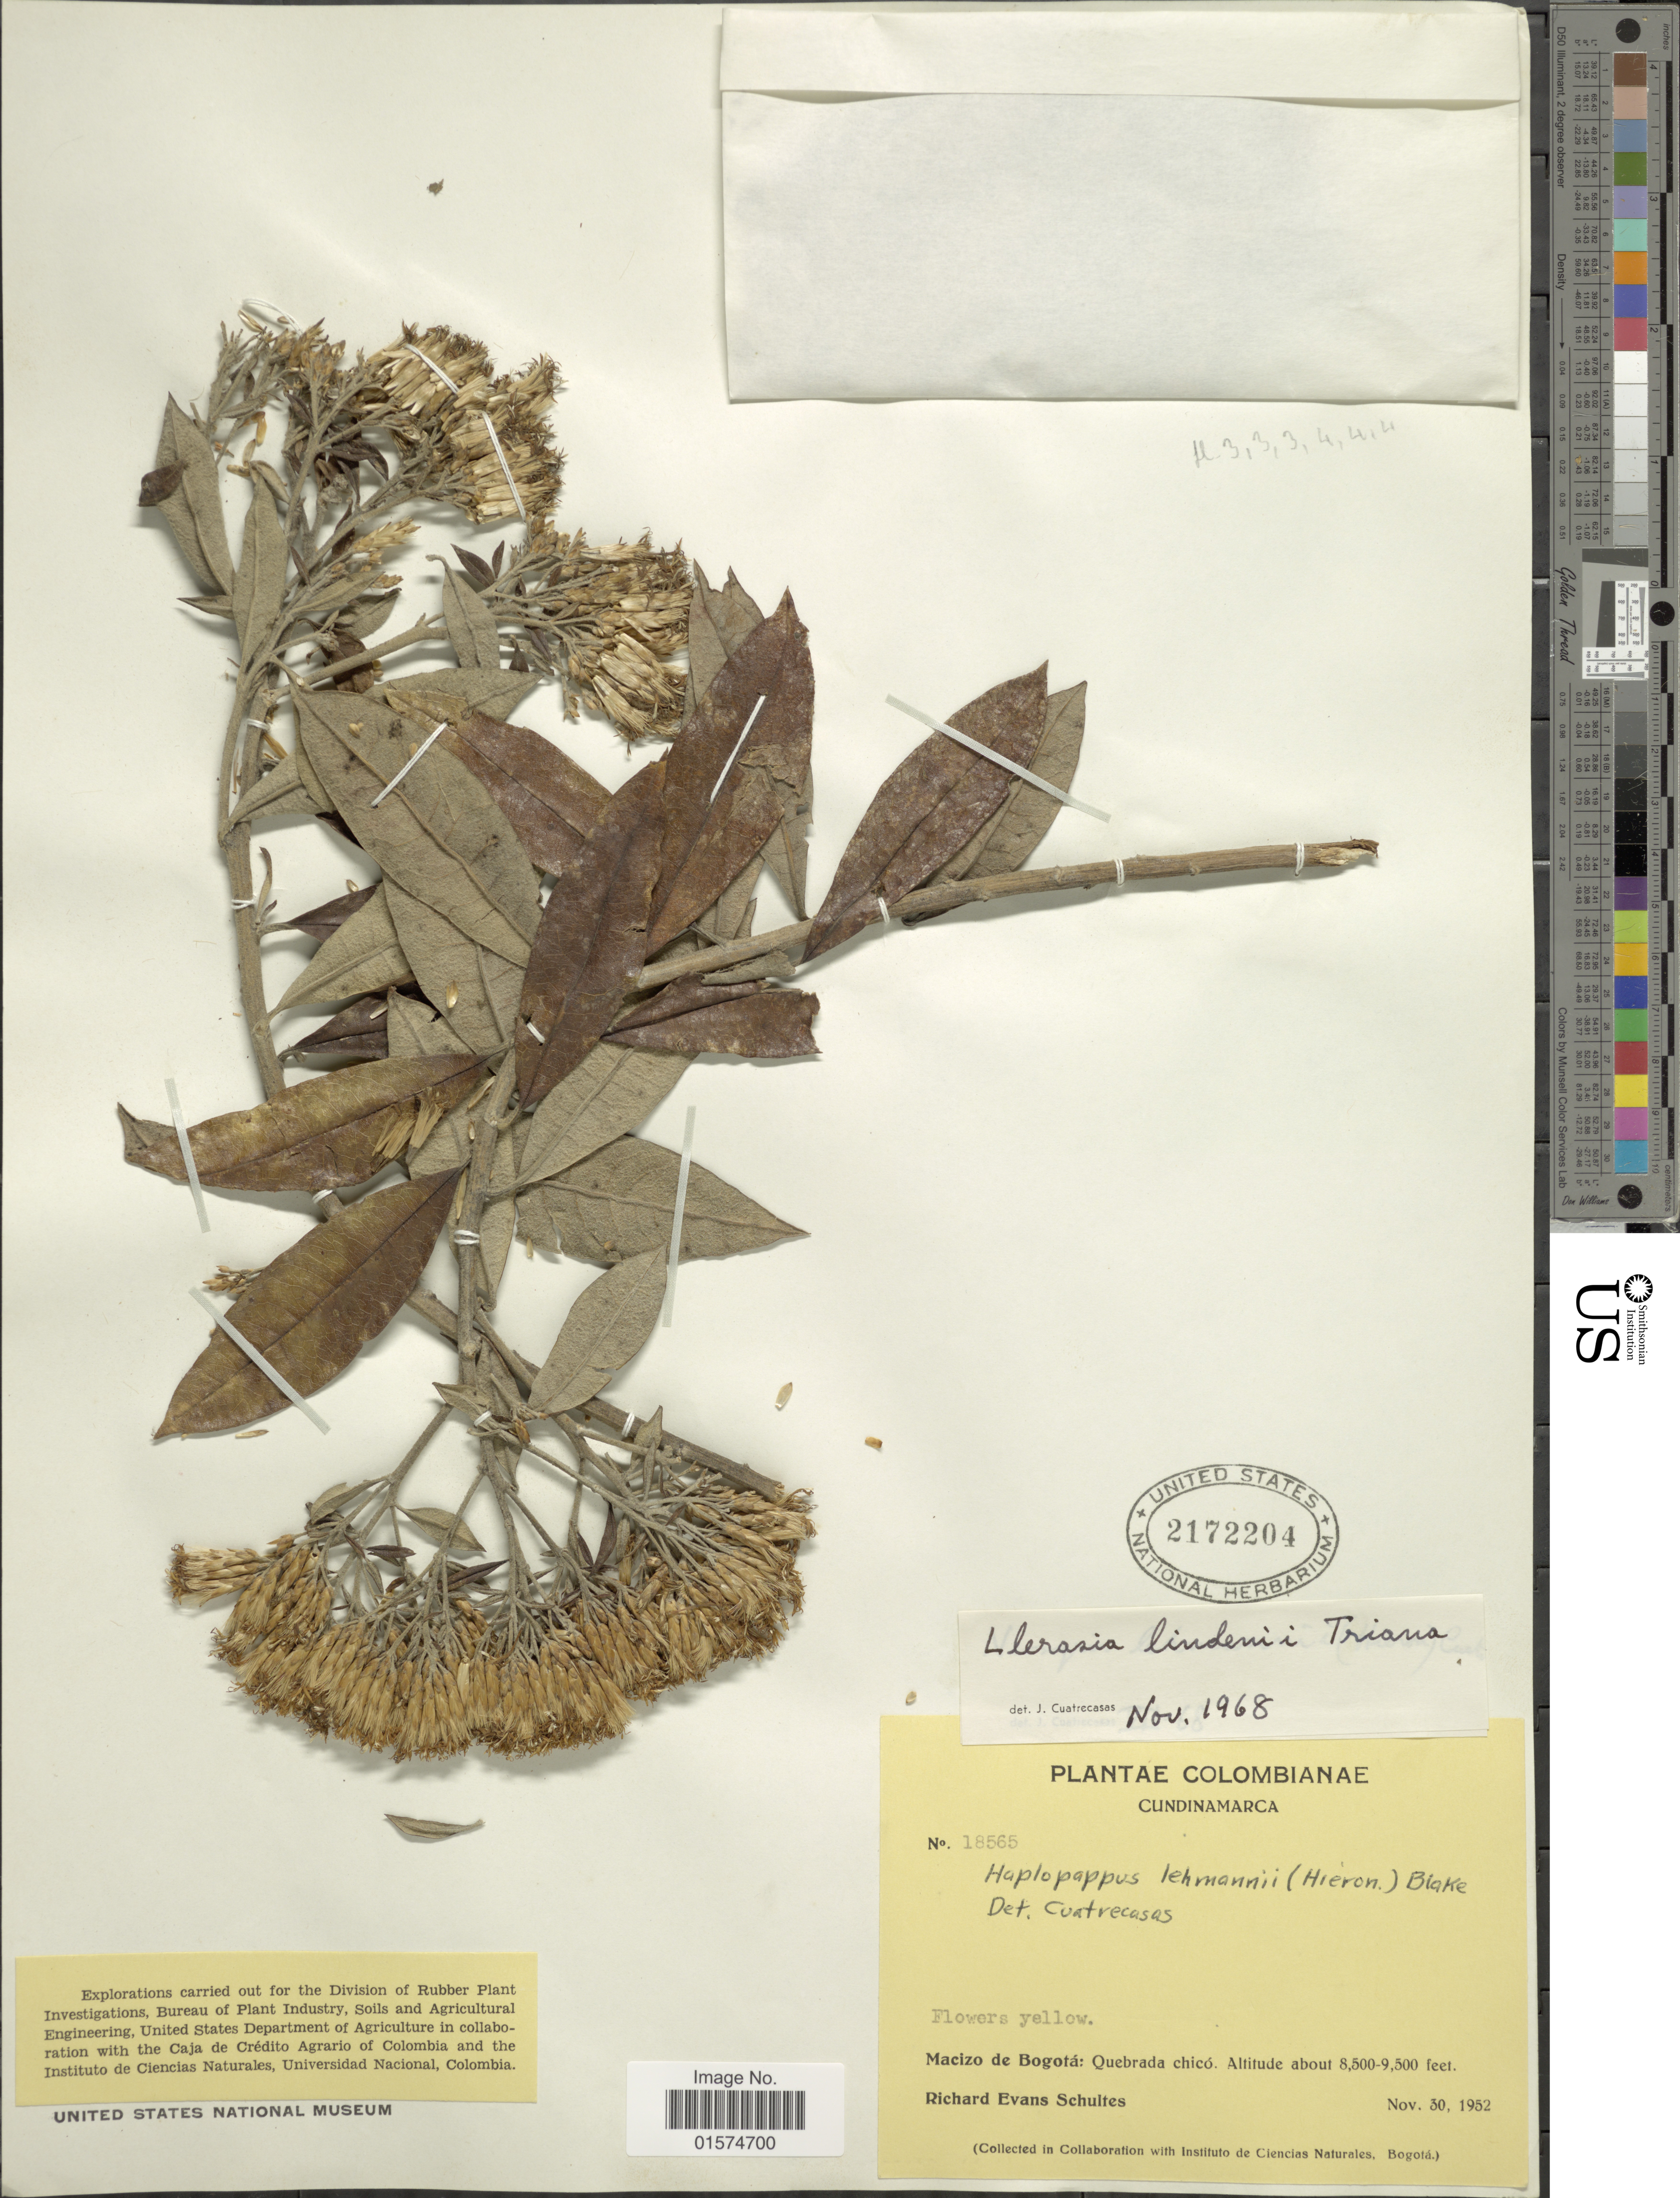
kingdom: Plantae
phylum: Tracheophyta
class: Magnoliopsida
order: Asterales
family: Asteraceae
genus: Llerasia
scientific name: Llerasia lindenii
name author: Triana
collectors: R. E. Schultes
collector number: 18565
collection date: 1952-11-30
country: Colombia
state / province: Cundinamarca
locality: Macizo de Bogotá: Quebrada chicó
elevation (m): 2591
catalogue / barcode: US 2172204